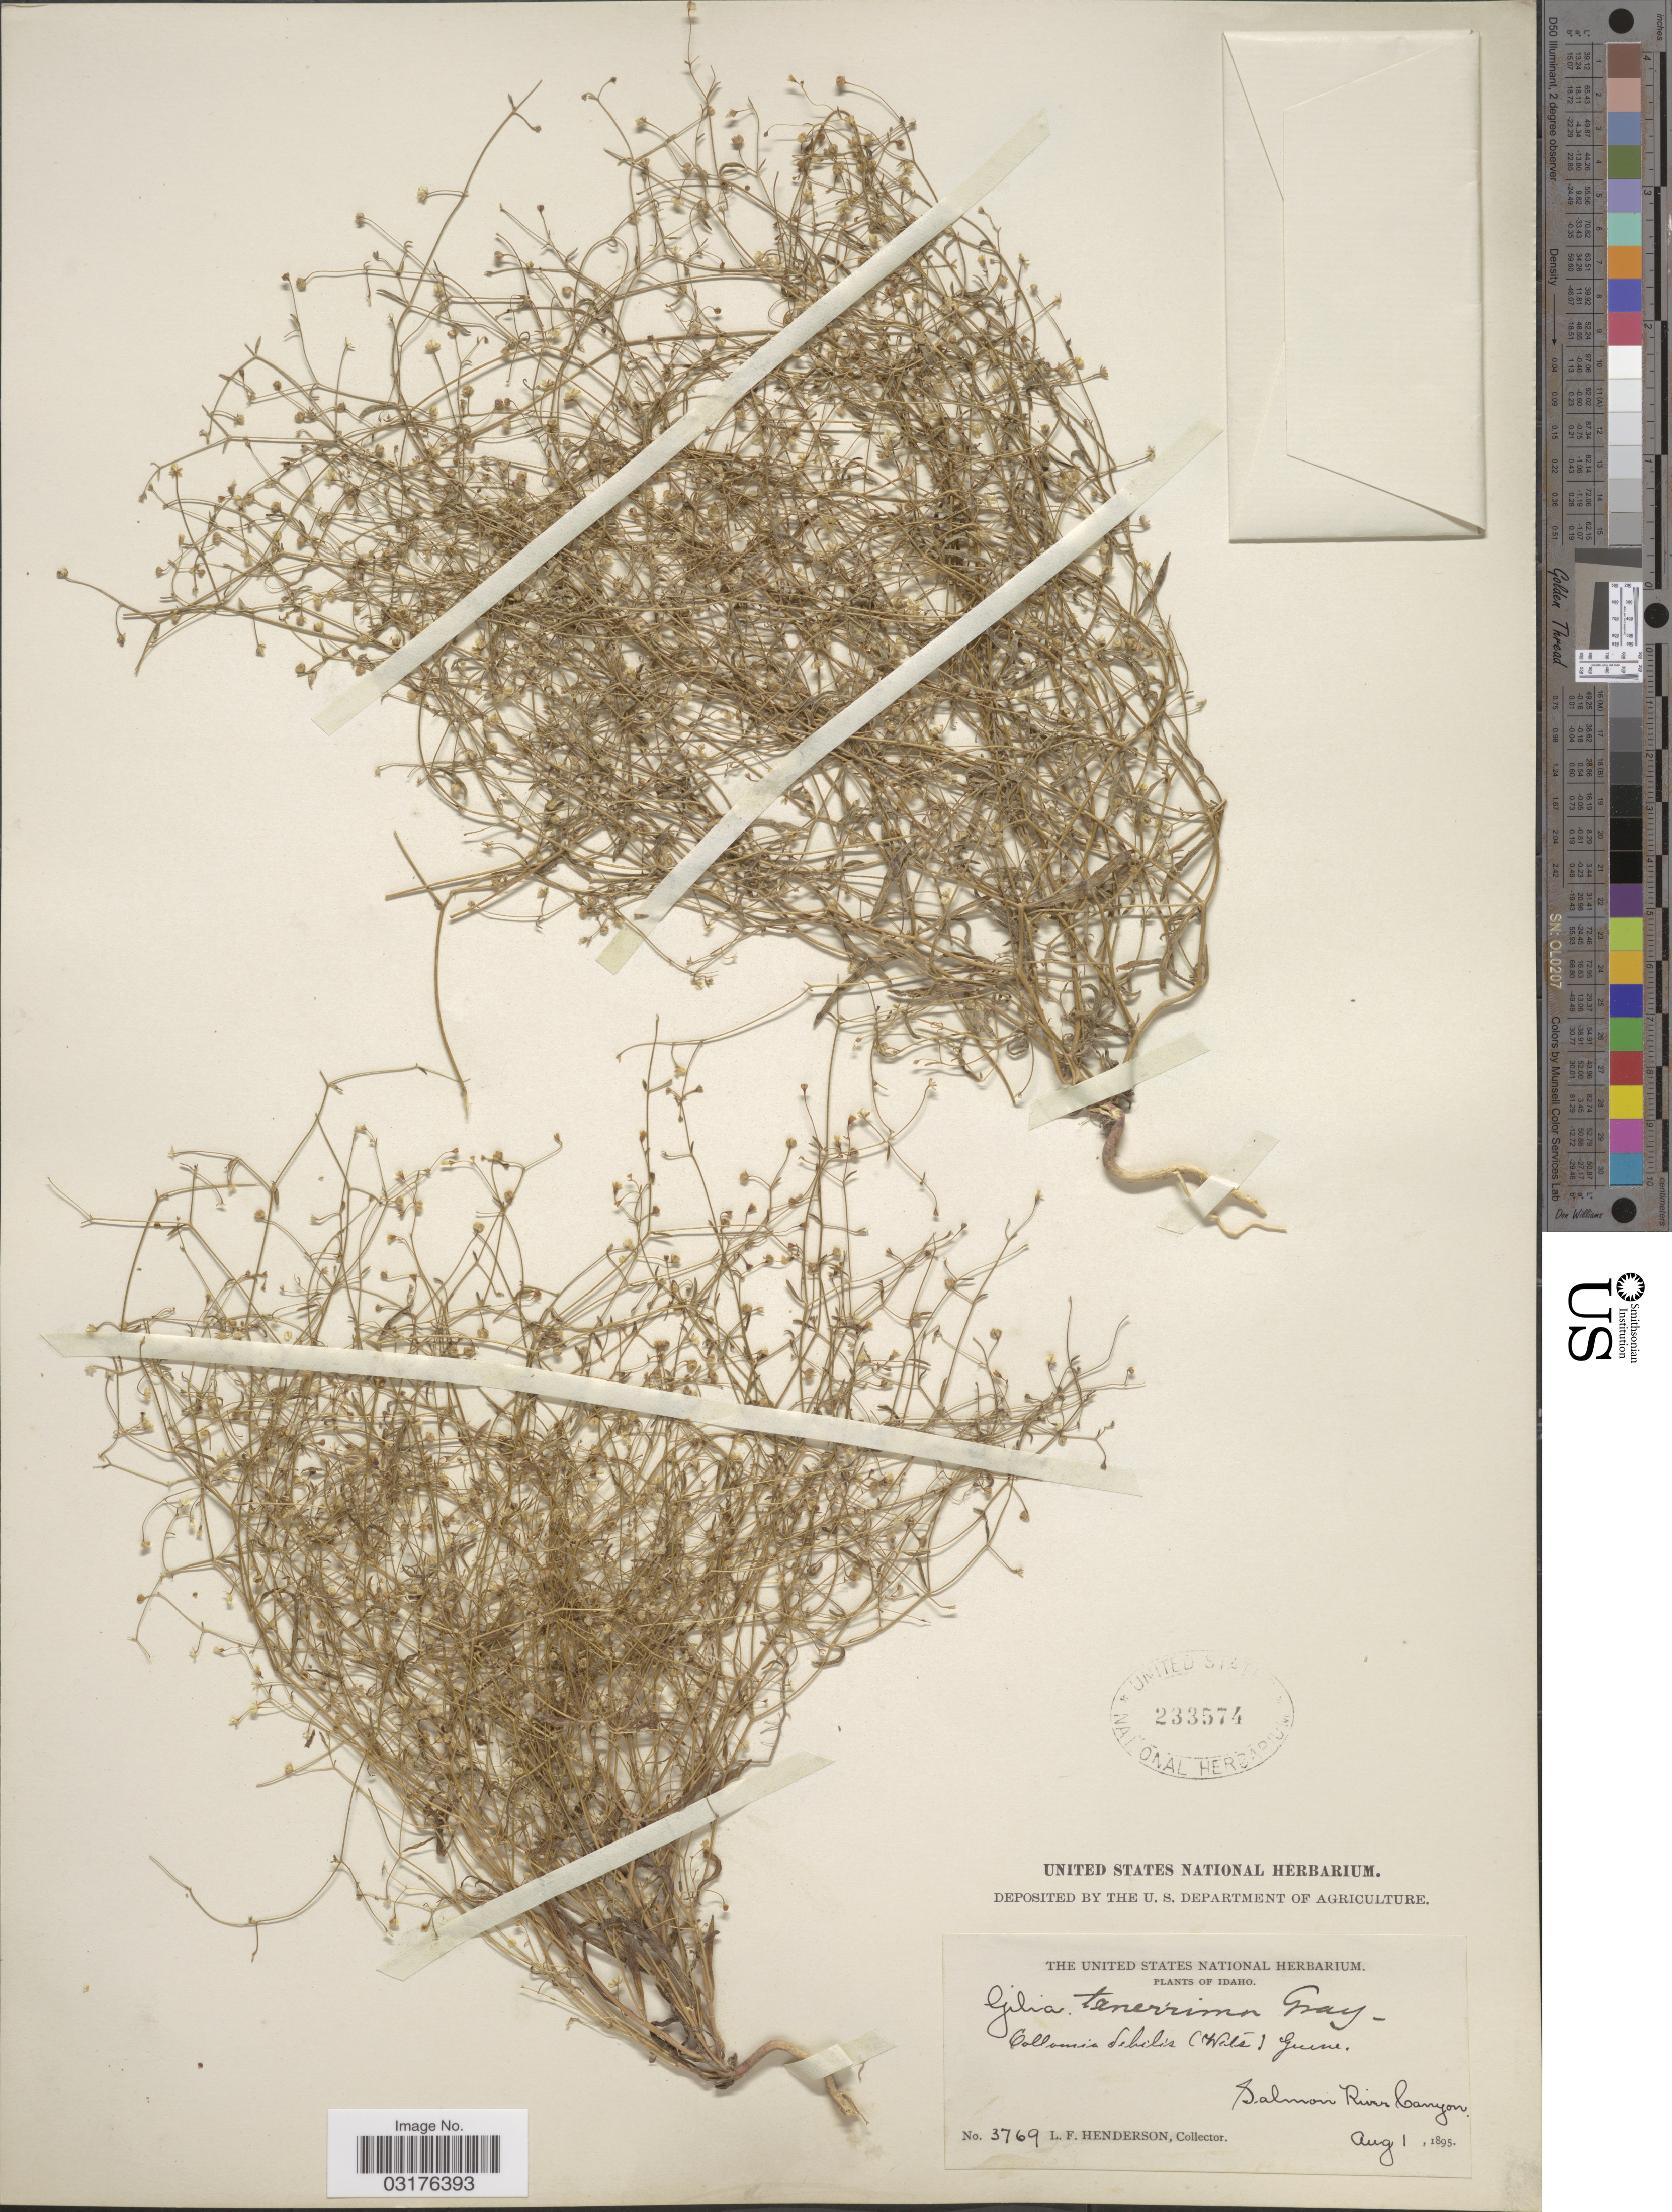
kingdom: Plantae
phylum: Tracheophyta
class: Magnoliopsida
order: Ericales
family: Polemoniaceae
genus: Lathrocasis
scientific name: Lathrocasis tenerrima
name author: (A. Gray) L.A. Johnson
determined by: Strong, Mark T., (BOT), Smithsonian Institution - National Museum of Natural History (UNITED STATES)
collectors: L. Henderson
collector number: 3769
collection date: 1895-08-01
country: United States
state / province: Idaho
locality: Salmon River Canyon.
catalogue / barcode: US 233574